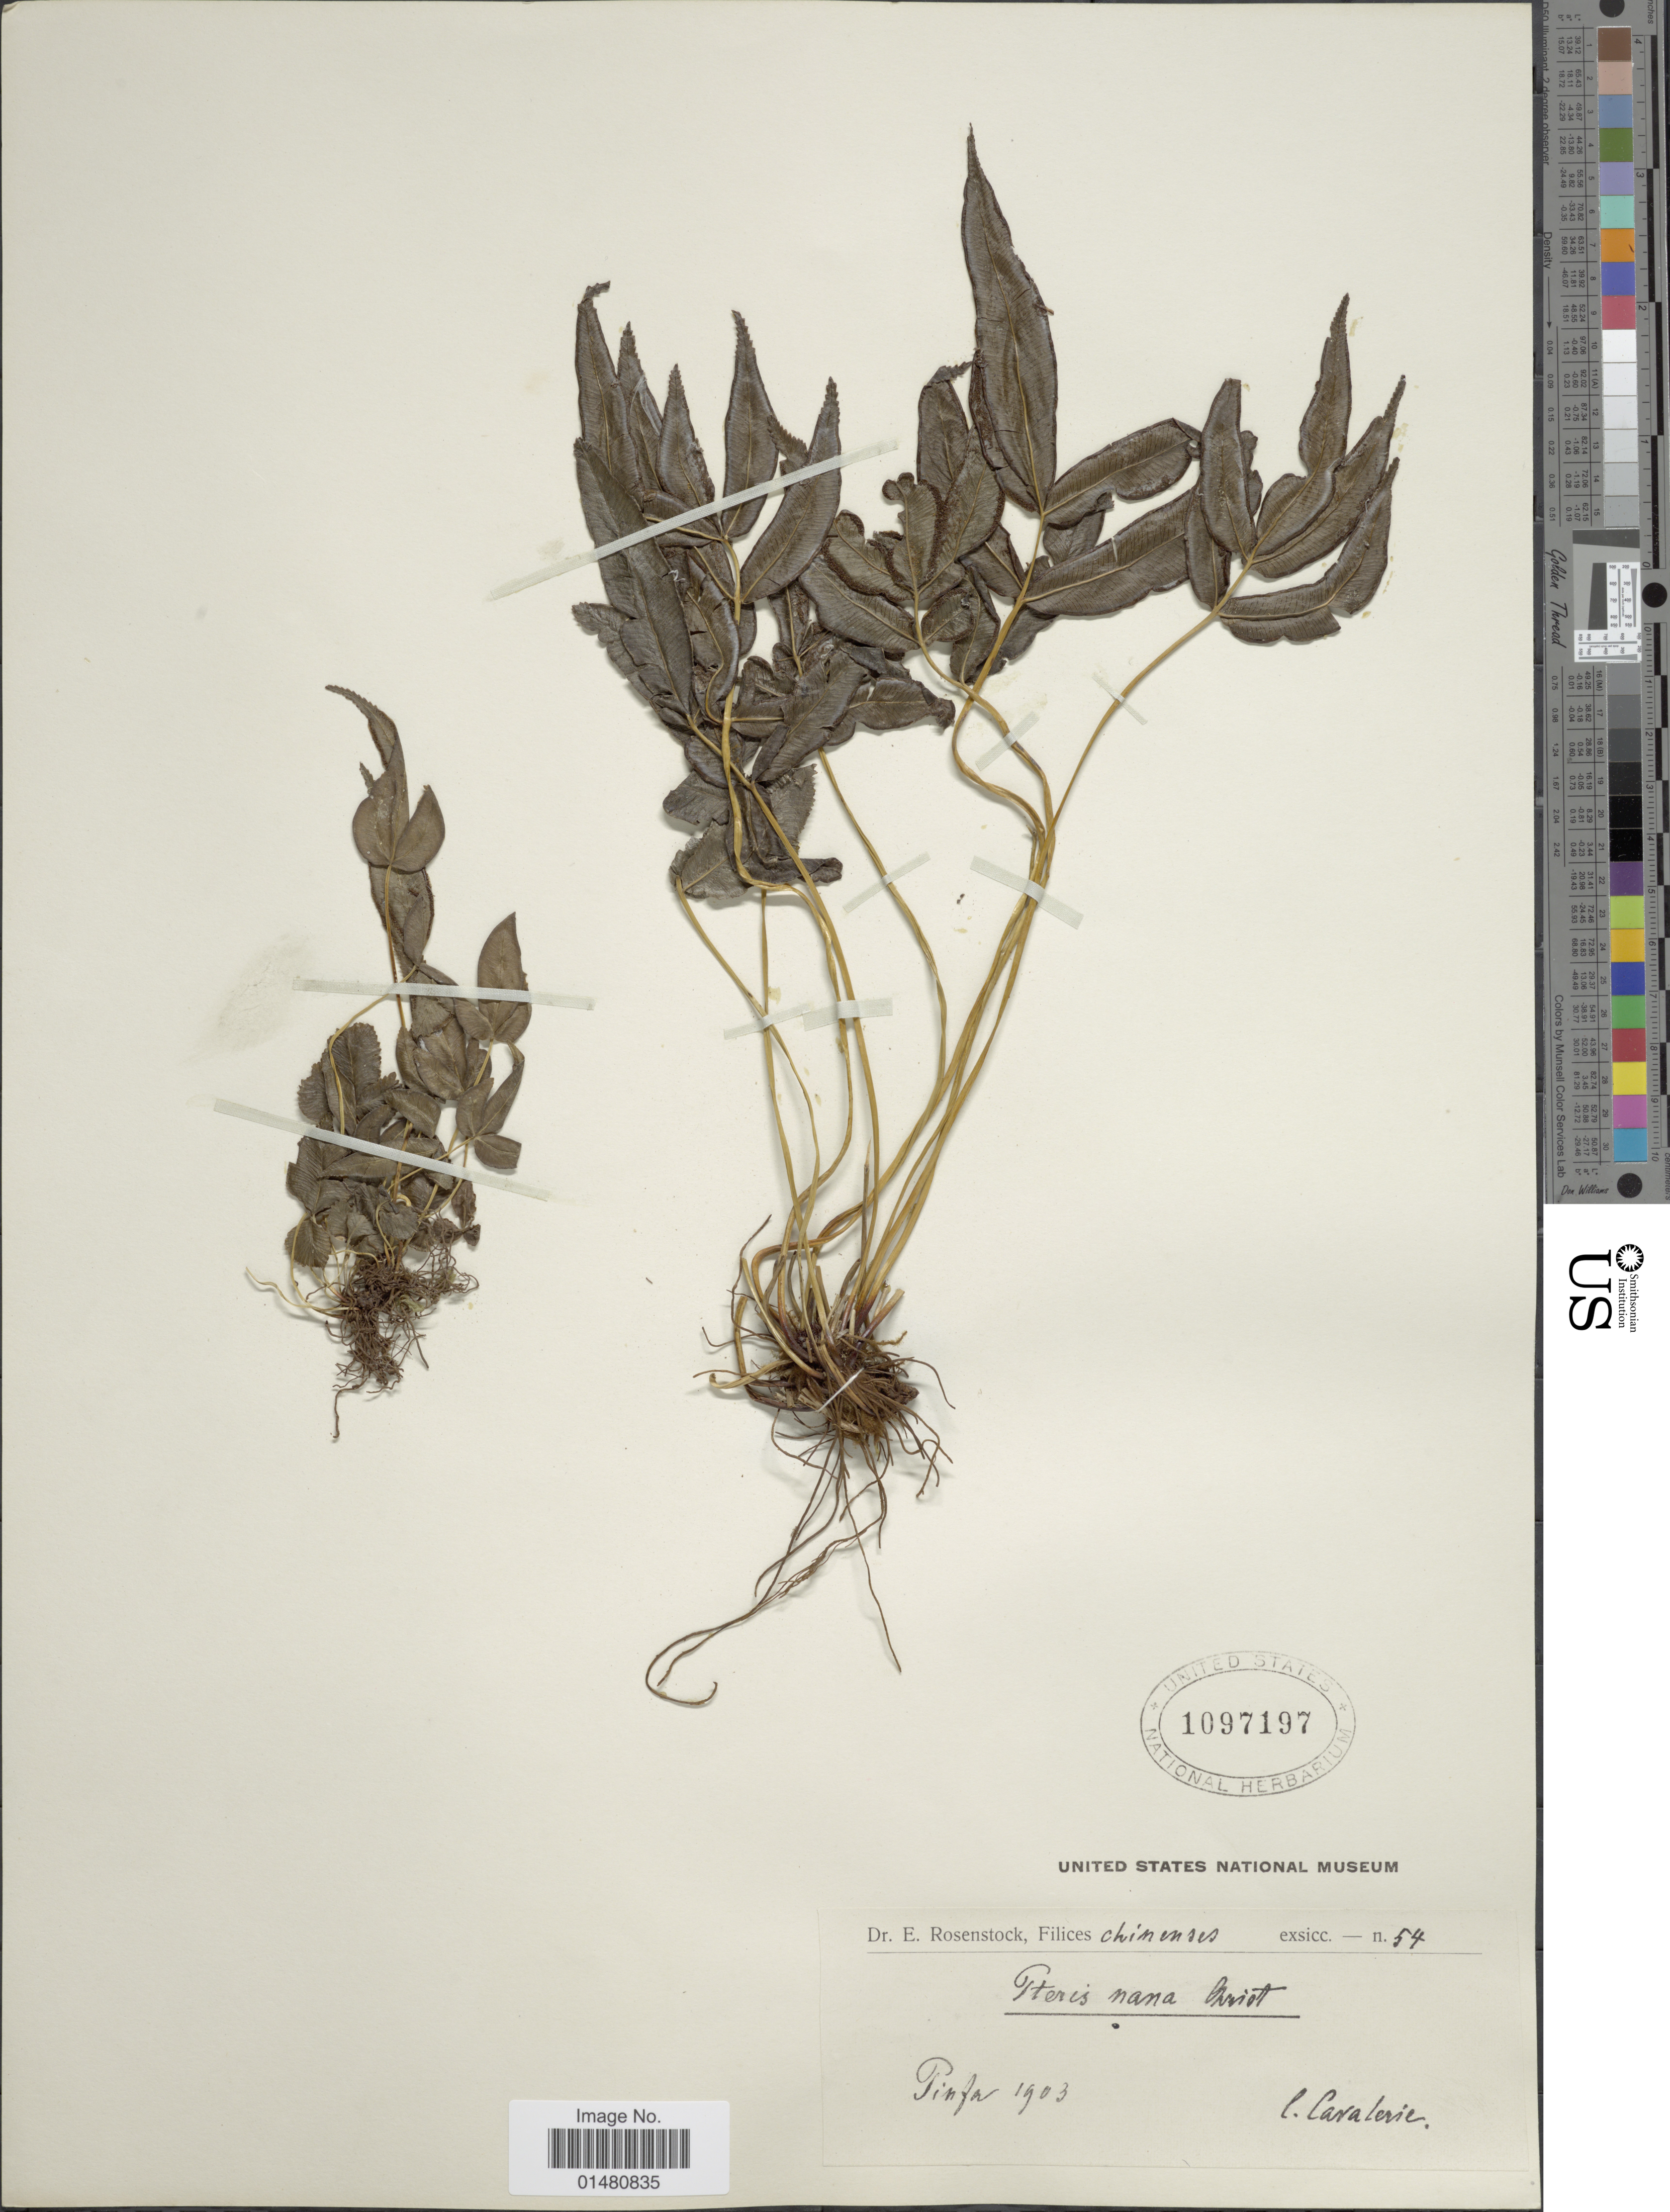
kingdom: Plantae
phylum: Tracheophyta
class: Polypodiopsida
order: Polypodiales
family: Pteridaceae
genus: Pteris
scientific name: Pteris nava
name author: Christ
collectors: -. Cavalerie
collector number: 54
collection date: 1903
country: China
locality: Pinfa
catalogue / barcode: US 1097197